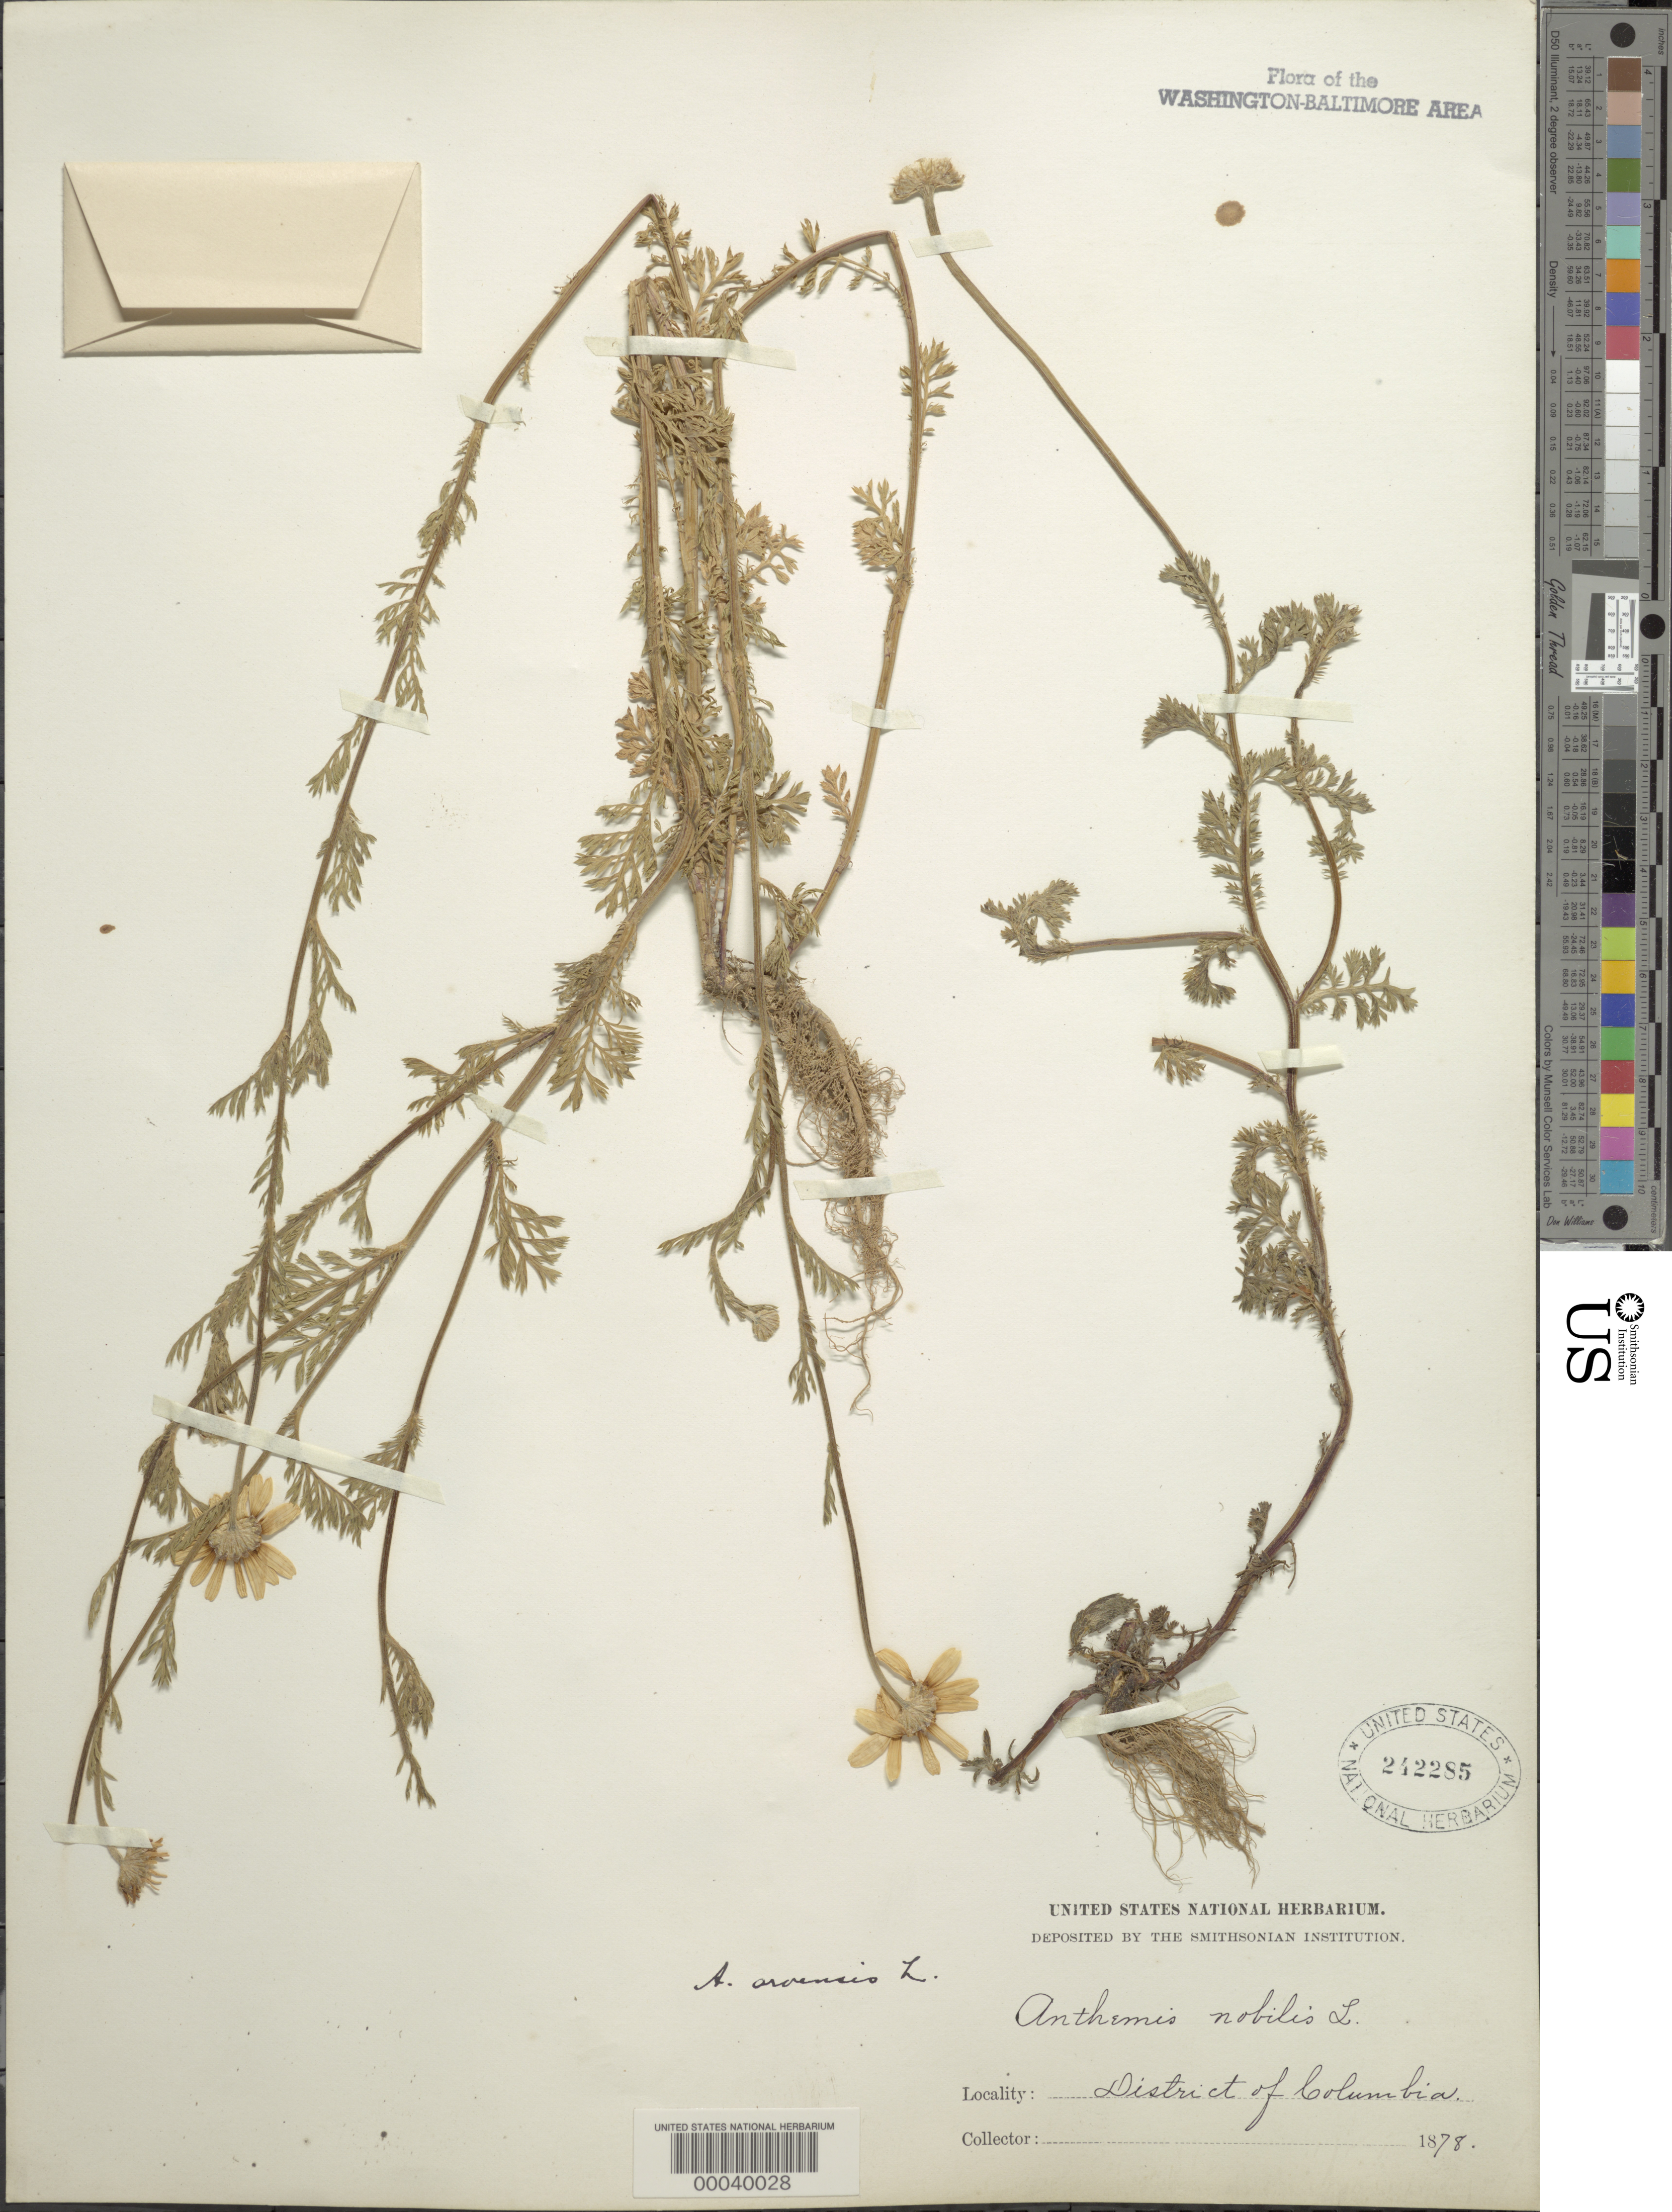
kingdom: Plantae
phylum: Tracheophyta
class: Magnoliopsida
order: Asterales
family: Asteraceae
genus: Anthemis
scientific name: Anthemis arvensis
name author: L.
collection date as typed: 1878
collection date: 1878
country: United States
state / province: District of Columbia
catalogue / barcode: US 242285